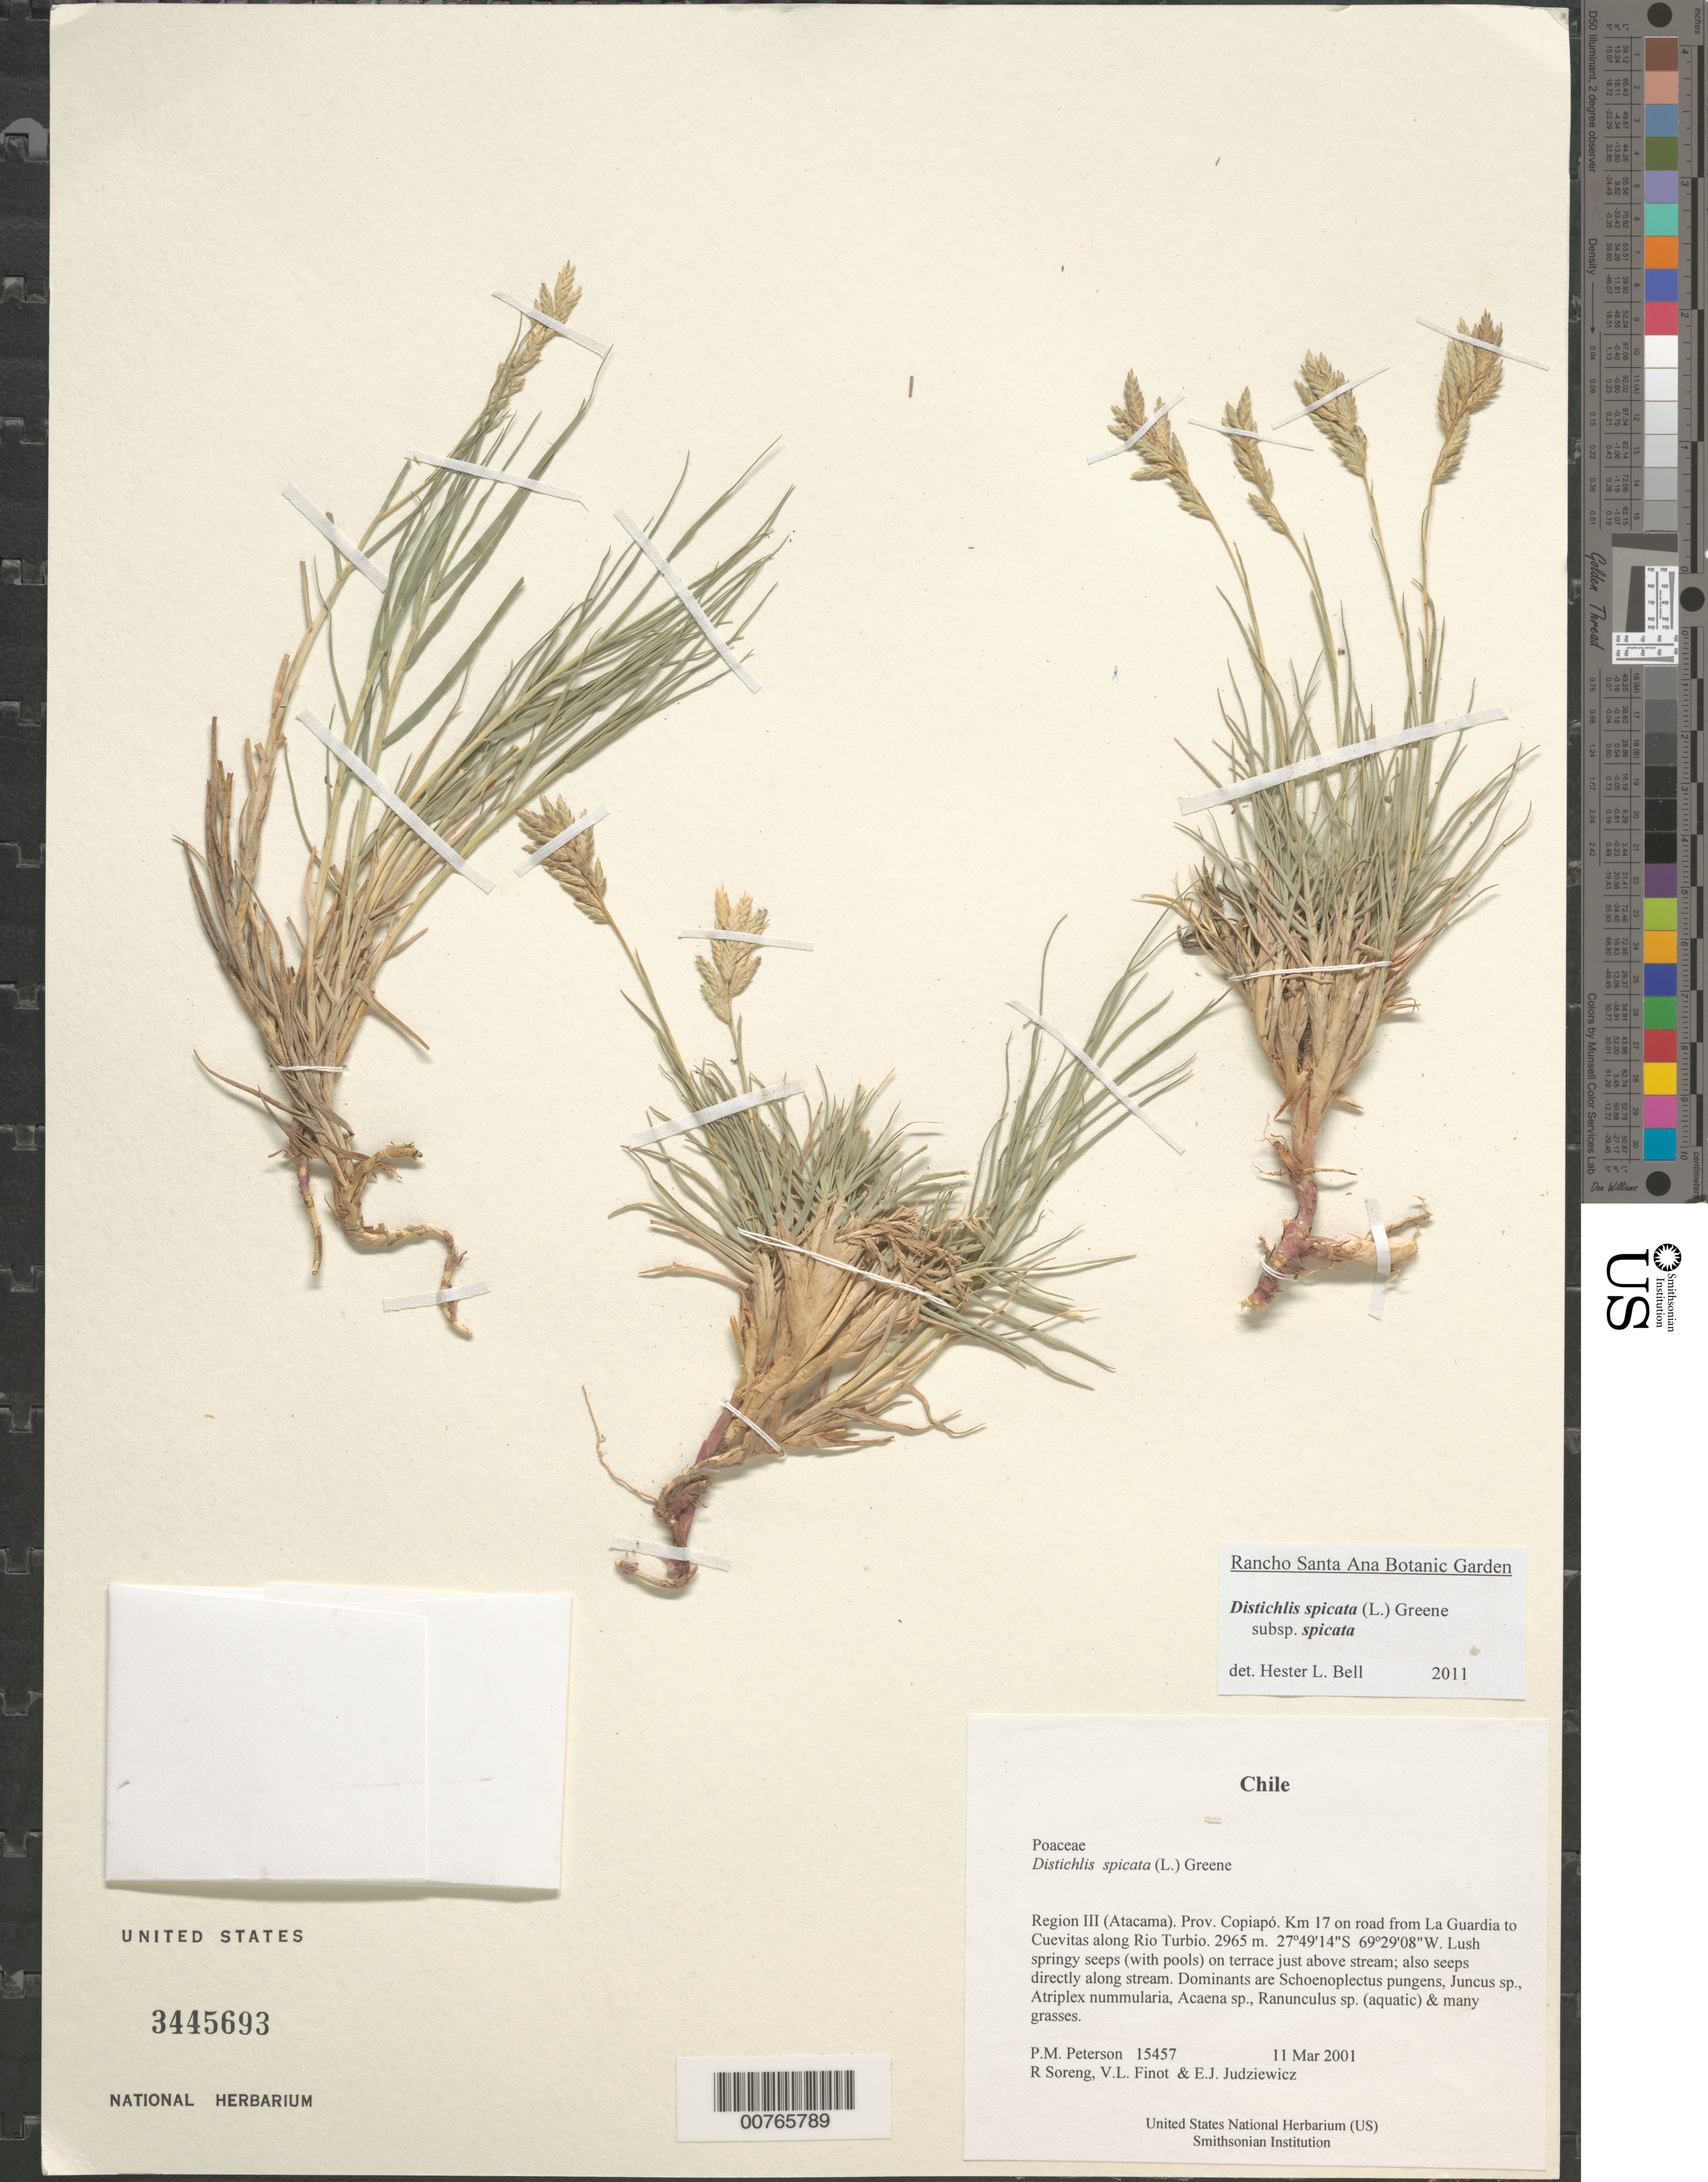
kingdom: Plantae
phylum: Tracheophyta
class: Liliopsida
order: Poales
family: Poaceae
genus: Distichlis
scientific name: Distichlis spicata subsp. spicata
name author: (L.) Greene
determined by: Bell, H. L.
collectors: P. M. Peterson, R. J. Soreng, V. Finot & E. J. Judziewicz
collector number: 15457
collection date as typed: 11 Mar 2001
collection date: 2001-03-11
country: Chile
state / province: Atacama (III)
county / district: Copiapó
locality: Km 17 on road from La Guardia to Cuevitas along Rio Turbio.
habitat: Lush springy seeps (with pools) on terrace just above stream; also seeps directly along stream.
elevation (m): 2965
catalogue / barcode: US 3445693